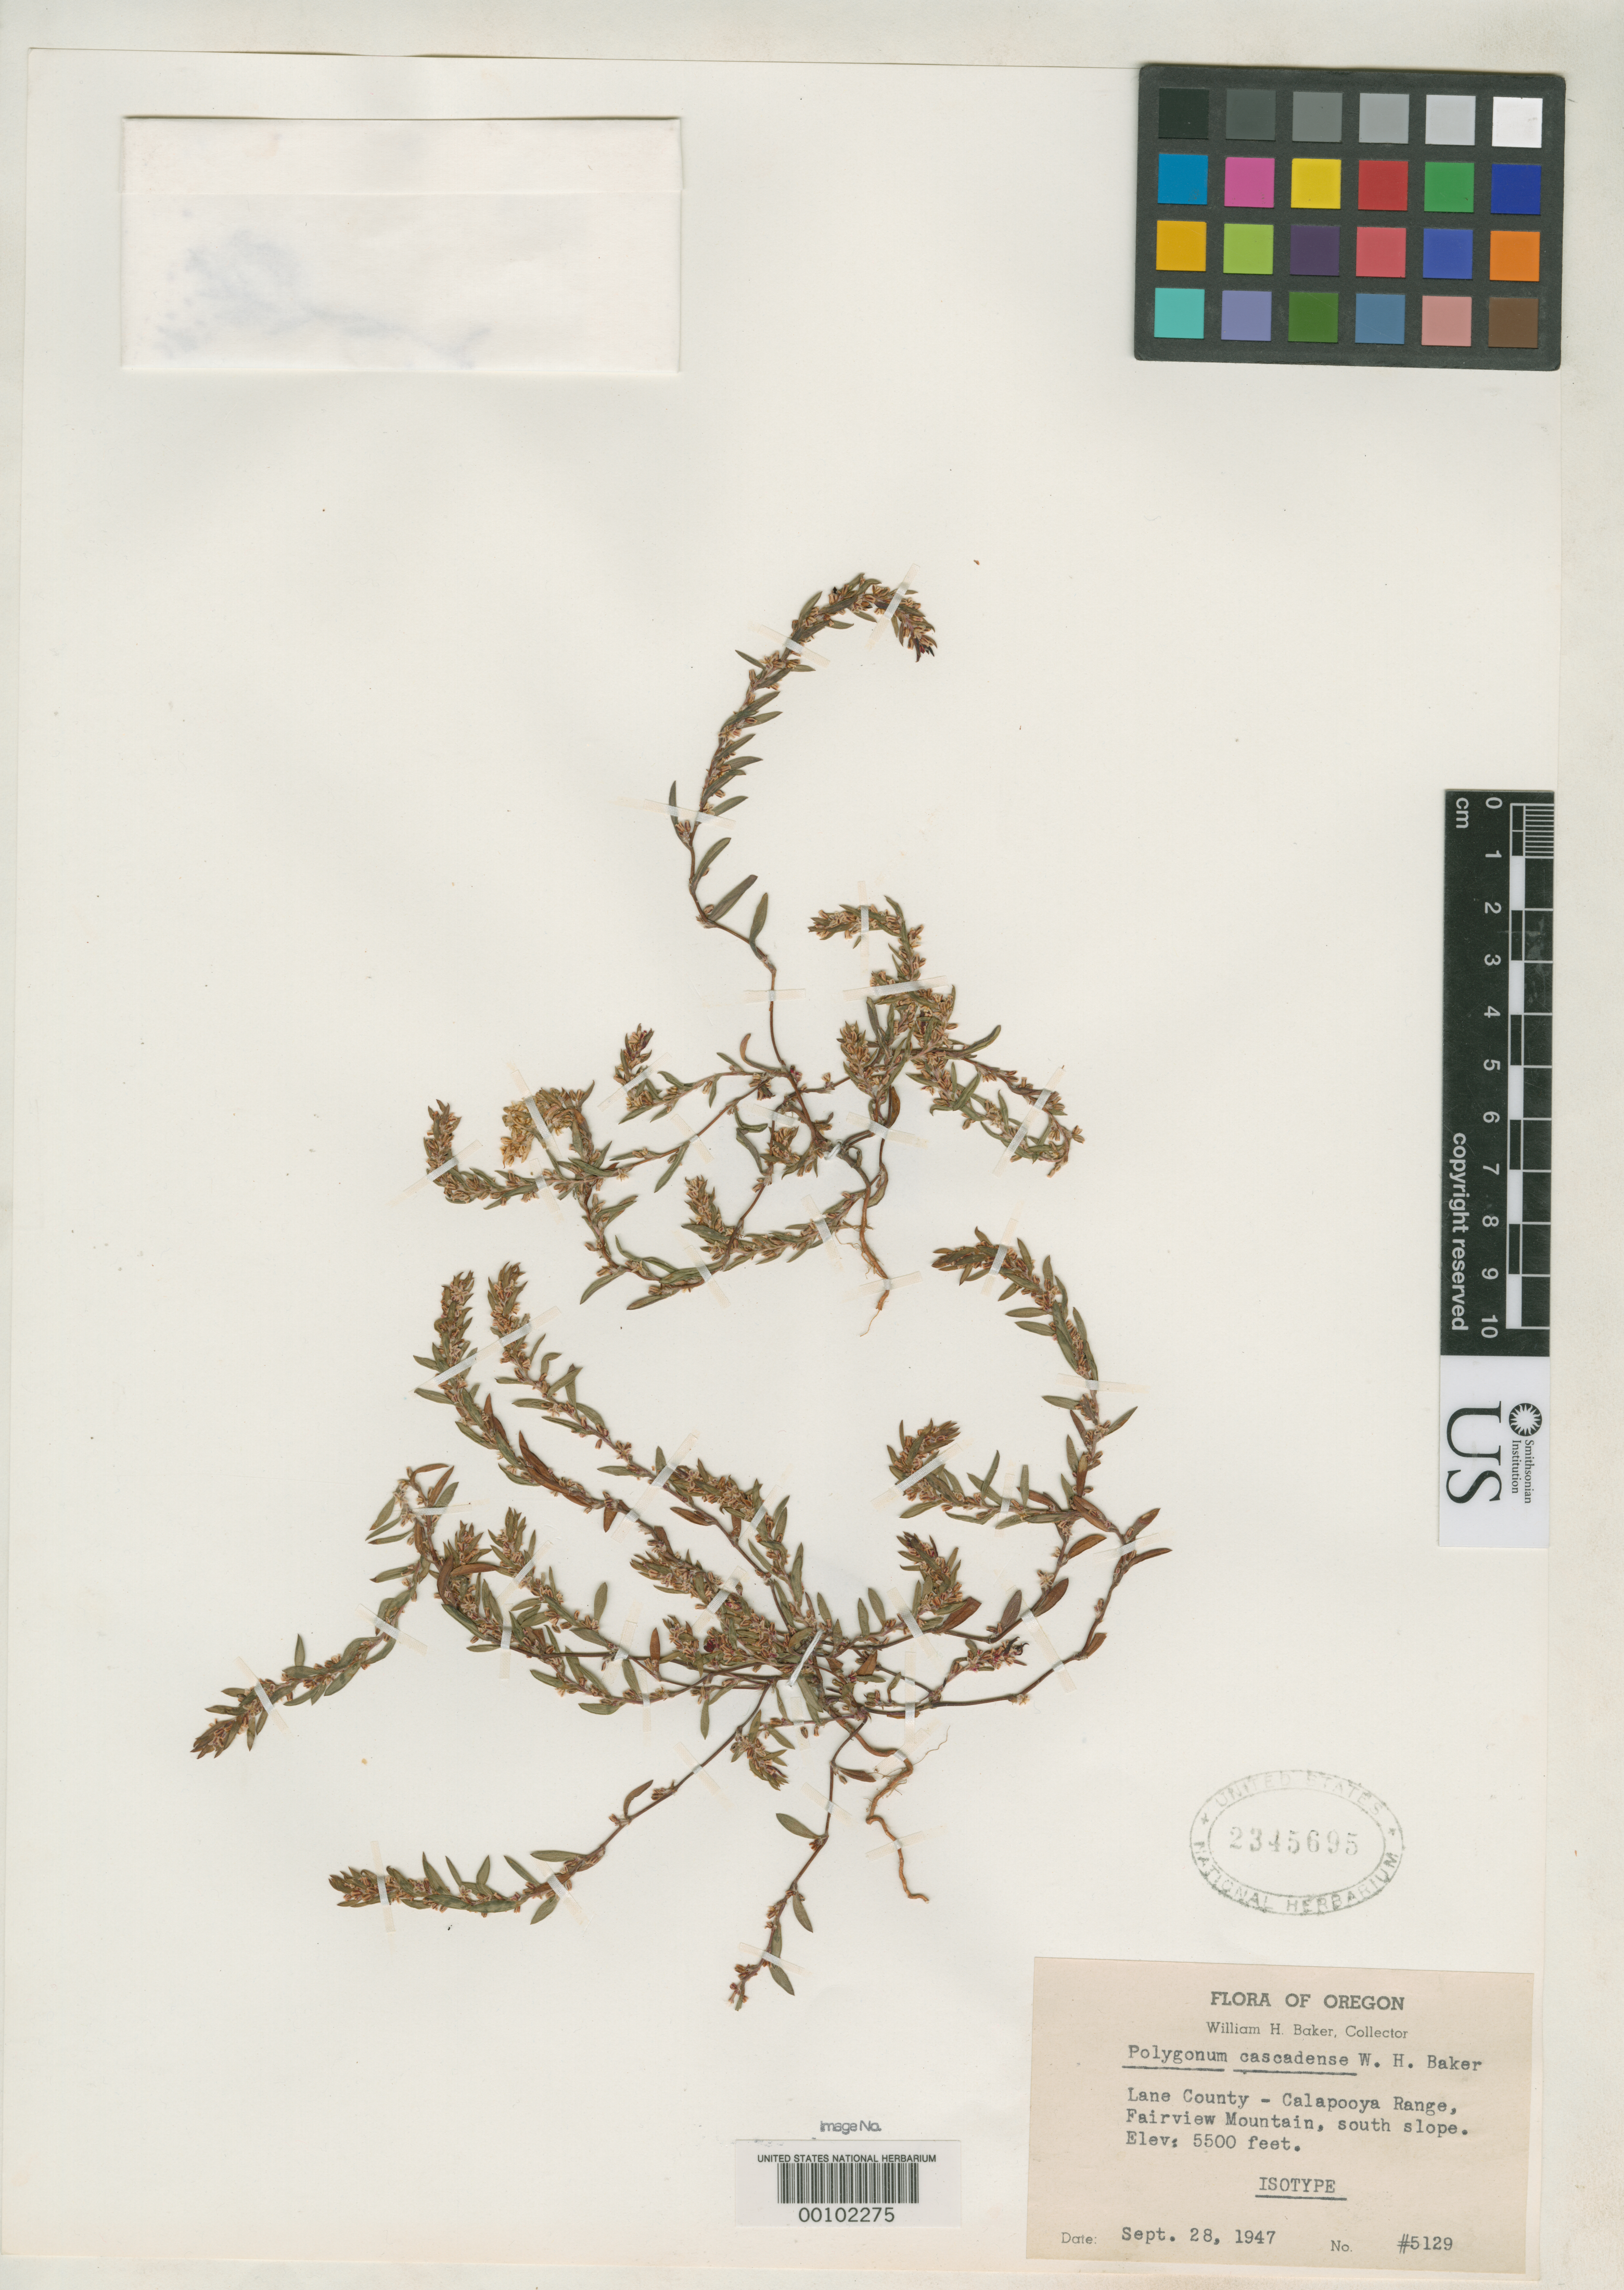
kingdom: Plantae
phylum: Tracheophyta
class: Magnoliopsida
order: Caryophyllales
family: Polygonaceae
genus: Polygonum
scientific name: Polygonum cascadense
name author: W.H. Baker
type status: Isotype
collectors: W. H. Baker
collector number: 5129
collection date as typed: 28 Sep 1947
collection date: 1947-09-28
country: United States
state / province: Oregon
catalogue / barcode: US 2345695